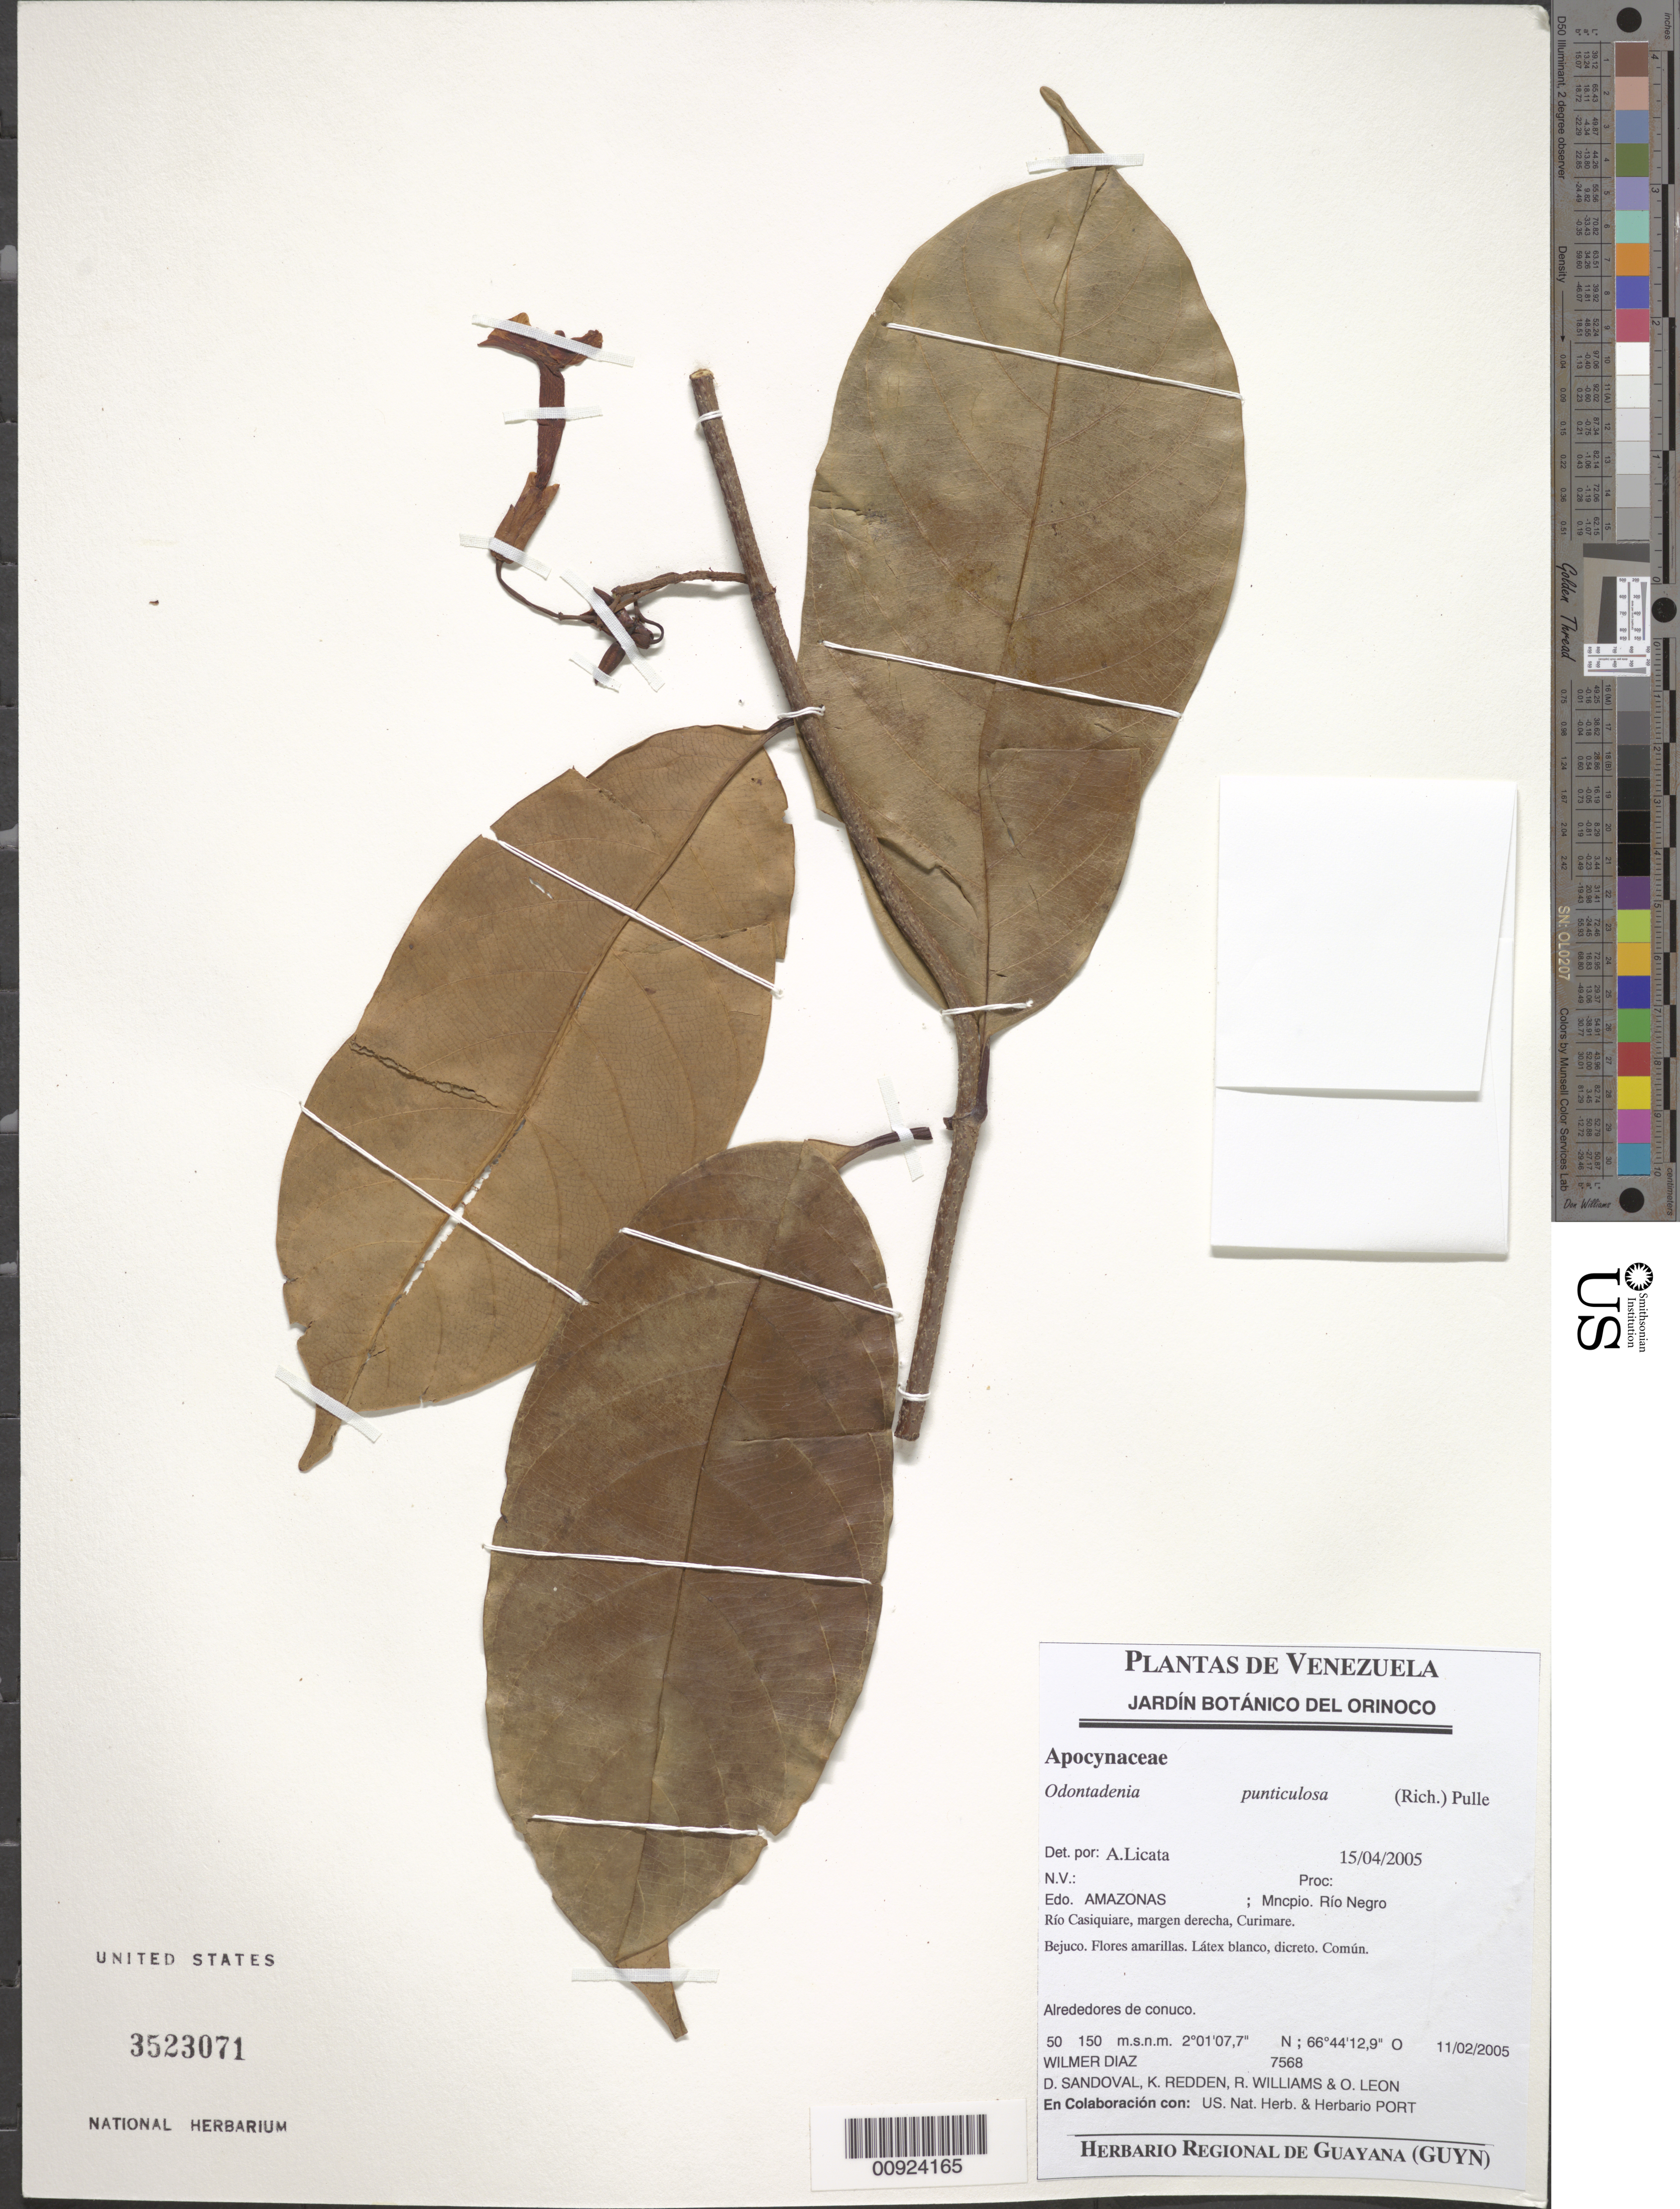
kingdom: Plantae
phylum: Tracheophyta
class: Magnoliopsida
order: Gentianales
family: Apocynaceae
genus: Odontadenia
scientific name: Odontadenia puncticulosa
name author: (Rich.) Pulle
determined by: Licata, A., (PORT), Univ. Nac. Exp. de los Llanos Ezequiel Zamora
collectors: W. Díaz P., D. Sandoval, K. M. Redden, R. Williams & O. León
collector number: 7568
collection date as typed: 11-Feb-05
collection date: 2005-02-11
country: Venezuela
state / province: Amazonas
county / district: Río Negro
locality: Rio Casiquiare, margen derecha, Curimare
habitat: Alrededores de conuco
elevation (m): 50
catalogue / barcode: US 3523071